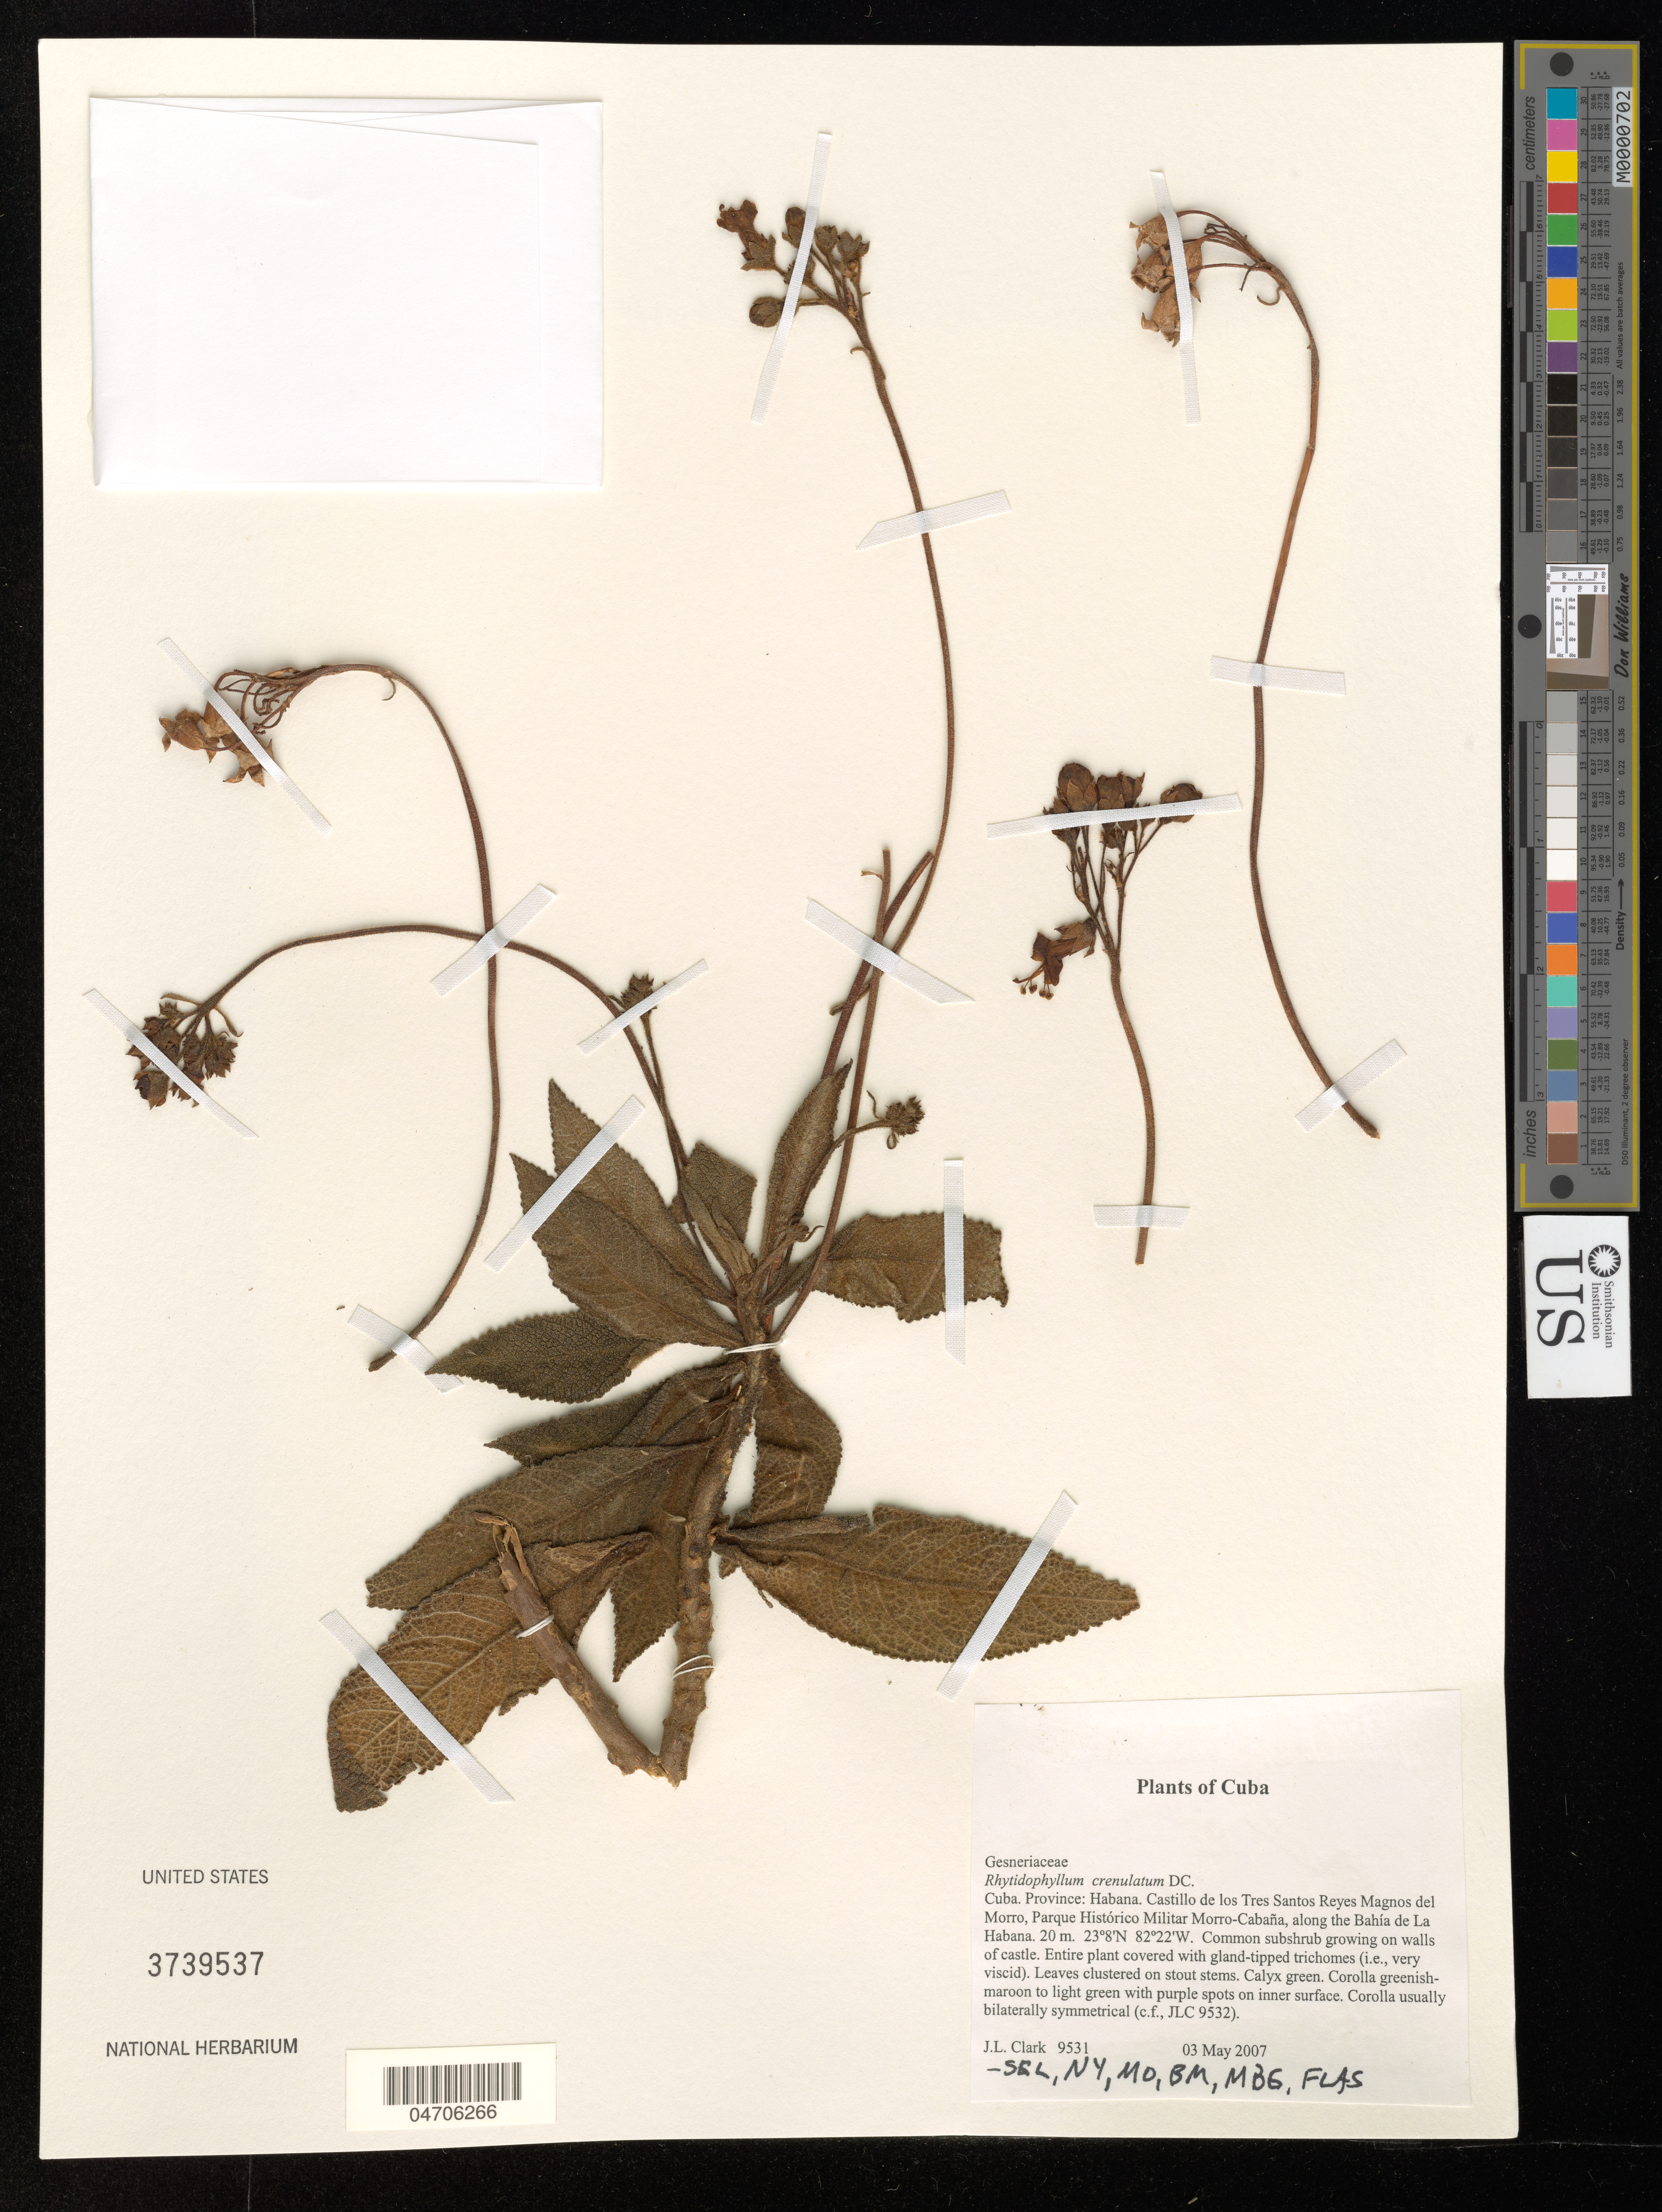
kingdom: Plantae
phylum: Tracheophyta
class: Magnoliopsida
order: Lamiales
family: Gesneriaceae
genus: Rhytidophyllum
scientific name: Rhytidophyllum crenulatum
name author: DC.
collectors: J. L. Clark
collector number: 9531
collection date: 2007-05-03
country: Cuba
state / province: La Habana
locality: Province: La Habana. Castillo de los Tres Santos Reyes Magnos del Morro, Parque Histórico Militar Morro-Cabaña, along the Bahía de La Habana.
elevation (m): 20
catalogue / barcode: US 3739537